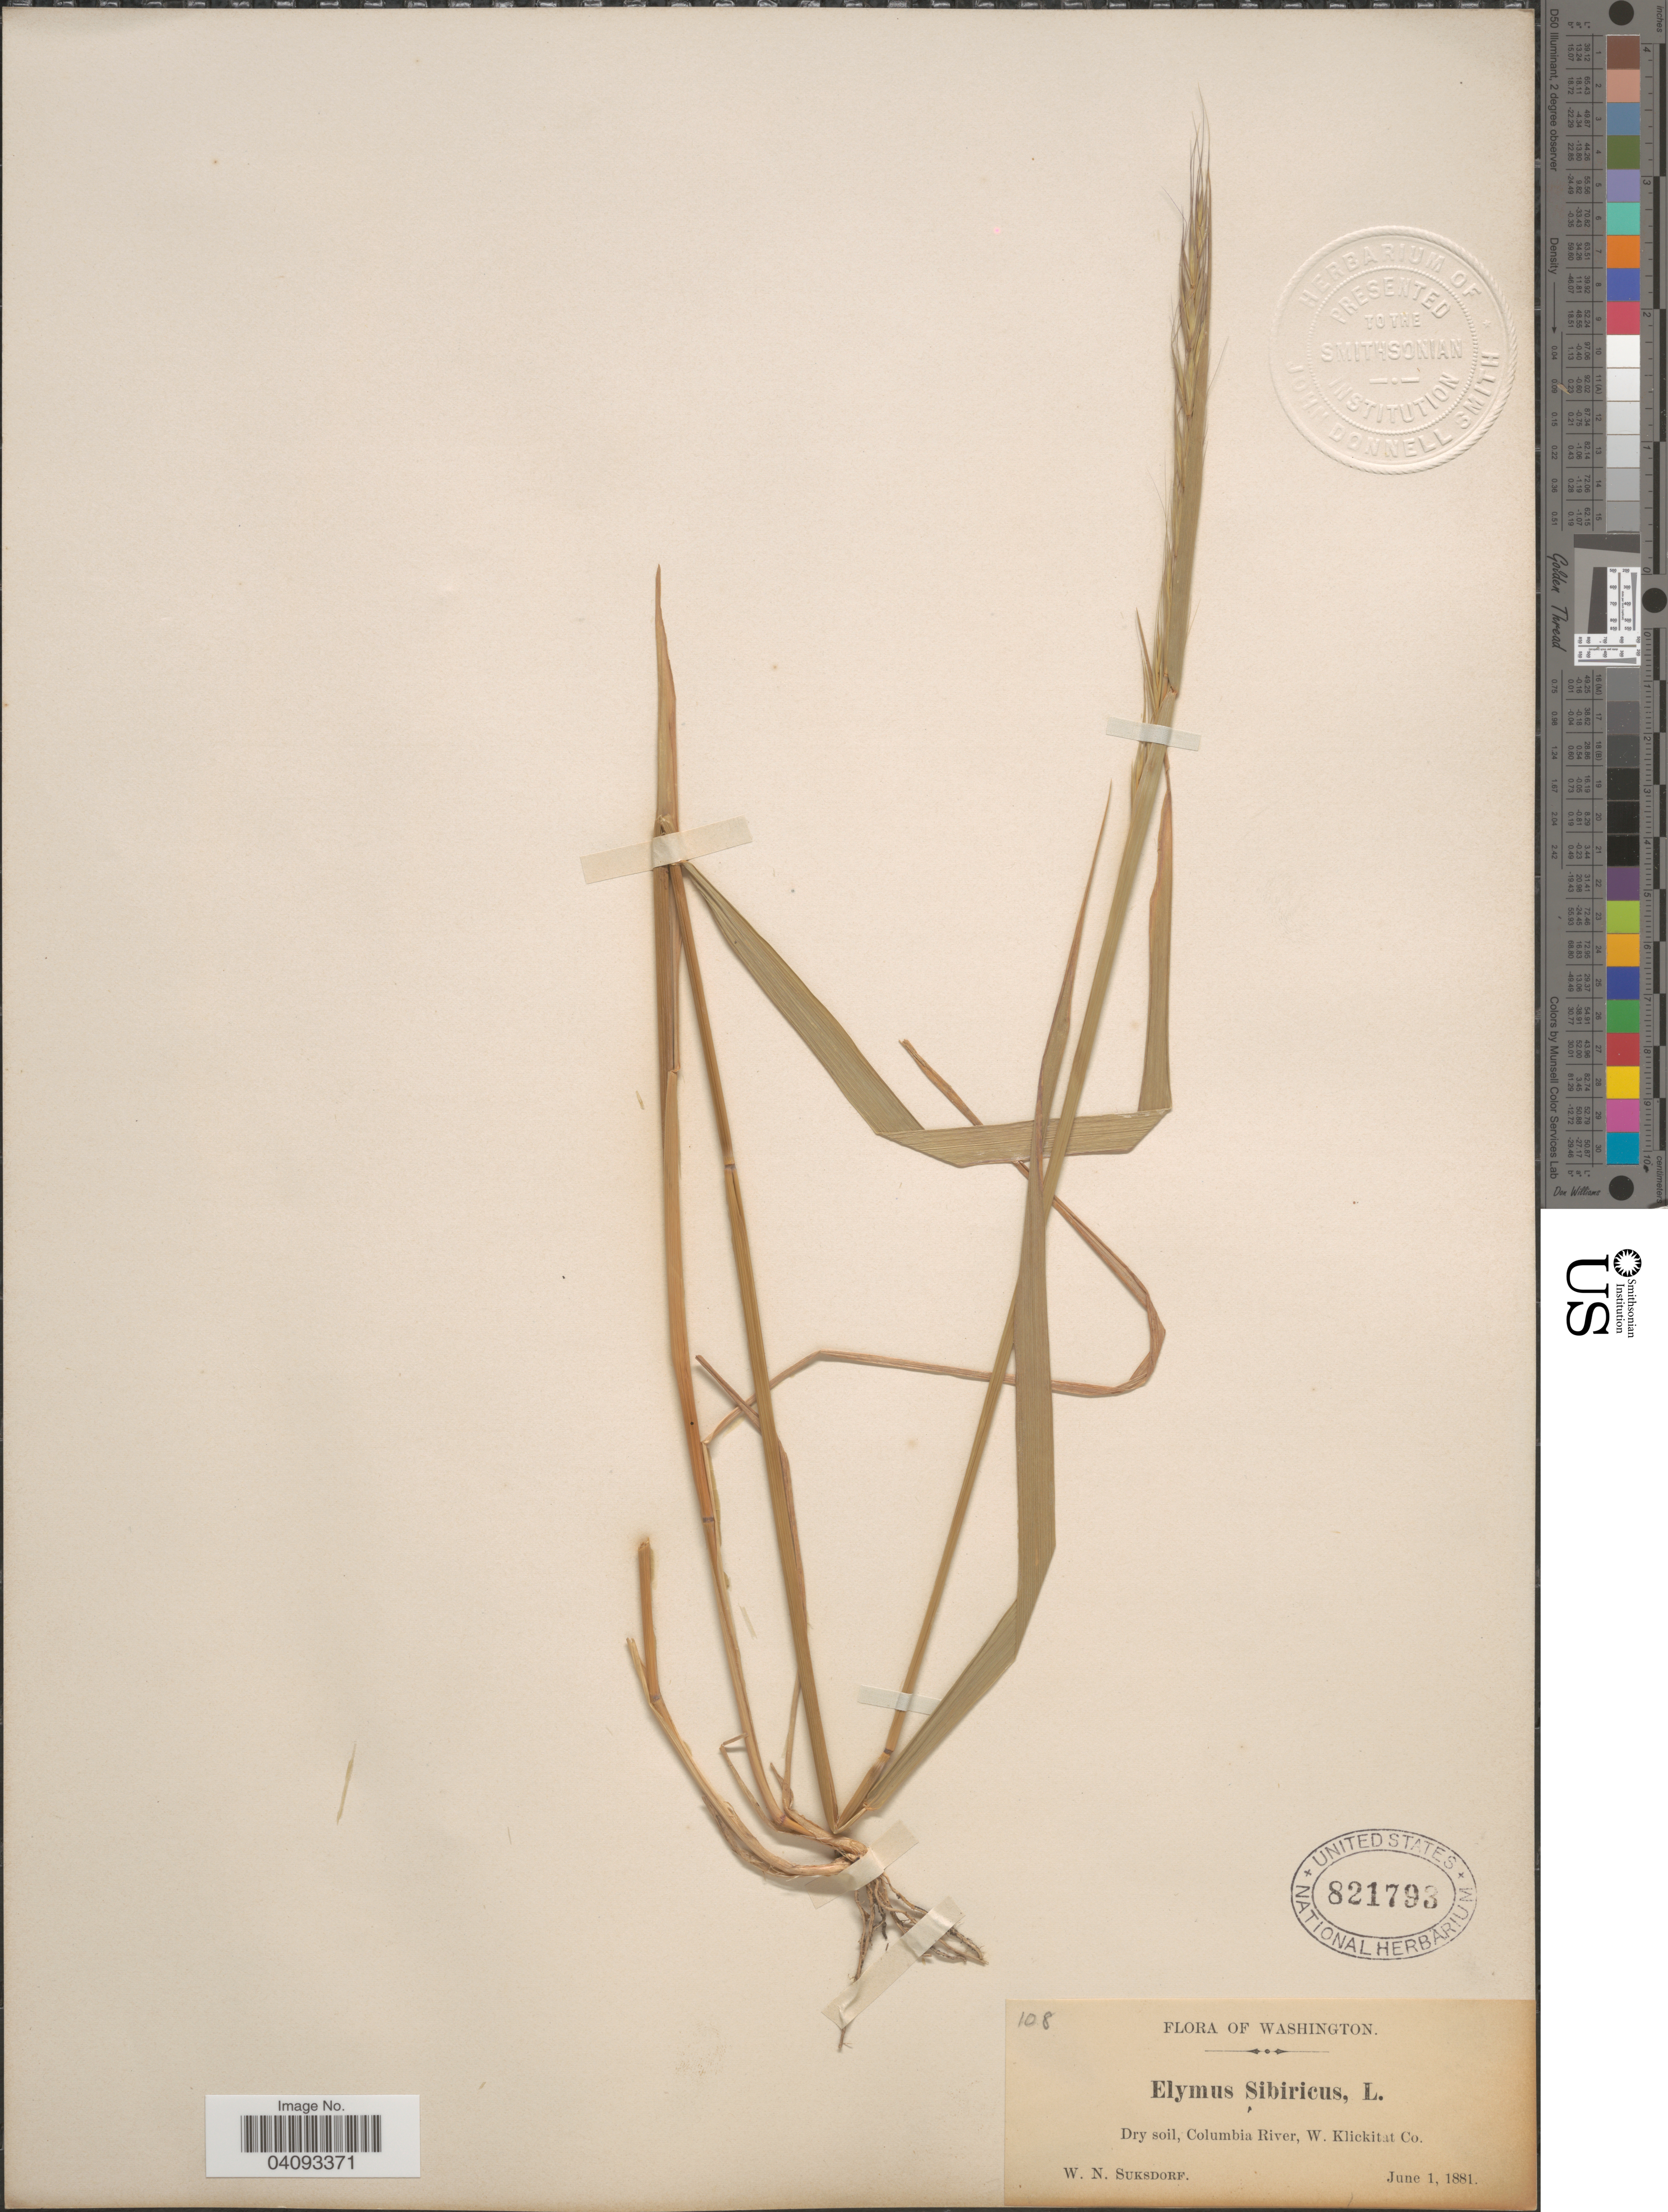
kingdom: Plantae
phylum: Tracheophyta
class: Liliopsida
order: Poales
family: Poaceae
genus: Elymus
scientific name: Elymus glaucus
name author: Buckley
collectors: W. N. Suksdorf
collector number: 108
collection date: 1881-06-01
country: United States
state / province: Washington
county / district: Klickitat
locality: Dry soil, Columbia River, W. Klickitat Co.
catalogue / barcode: US 821793